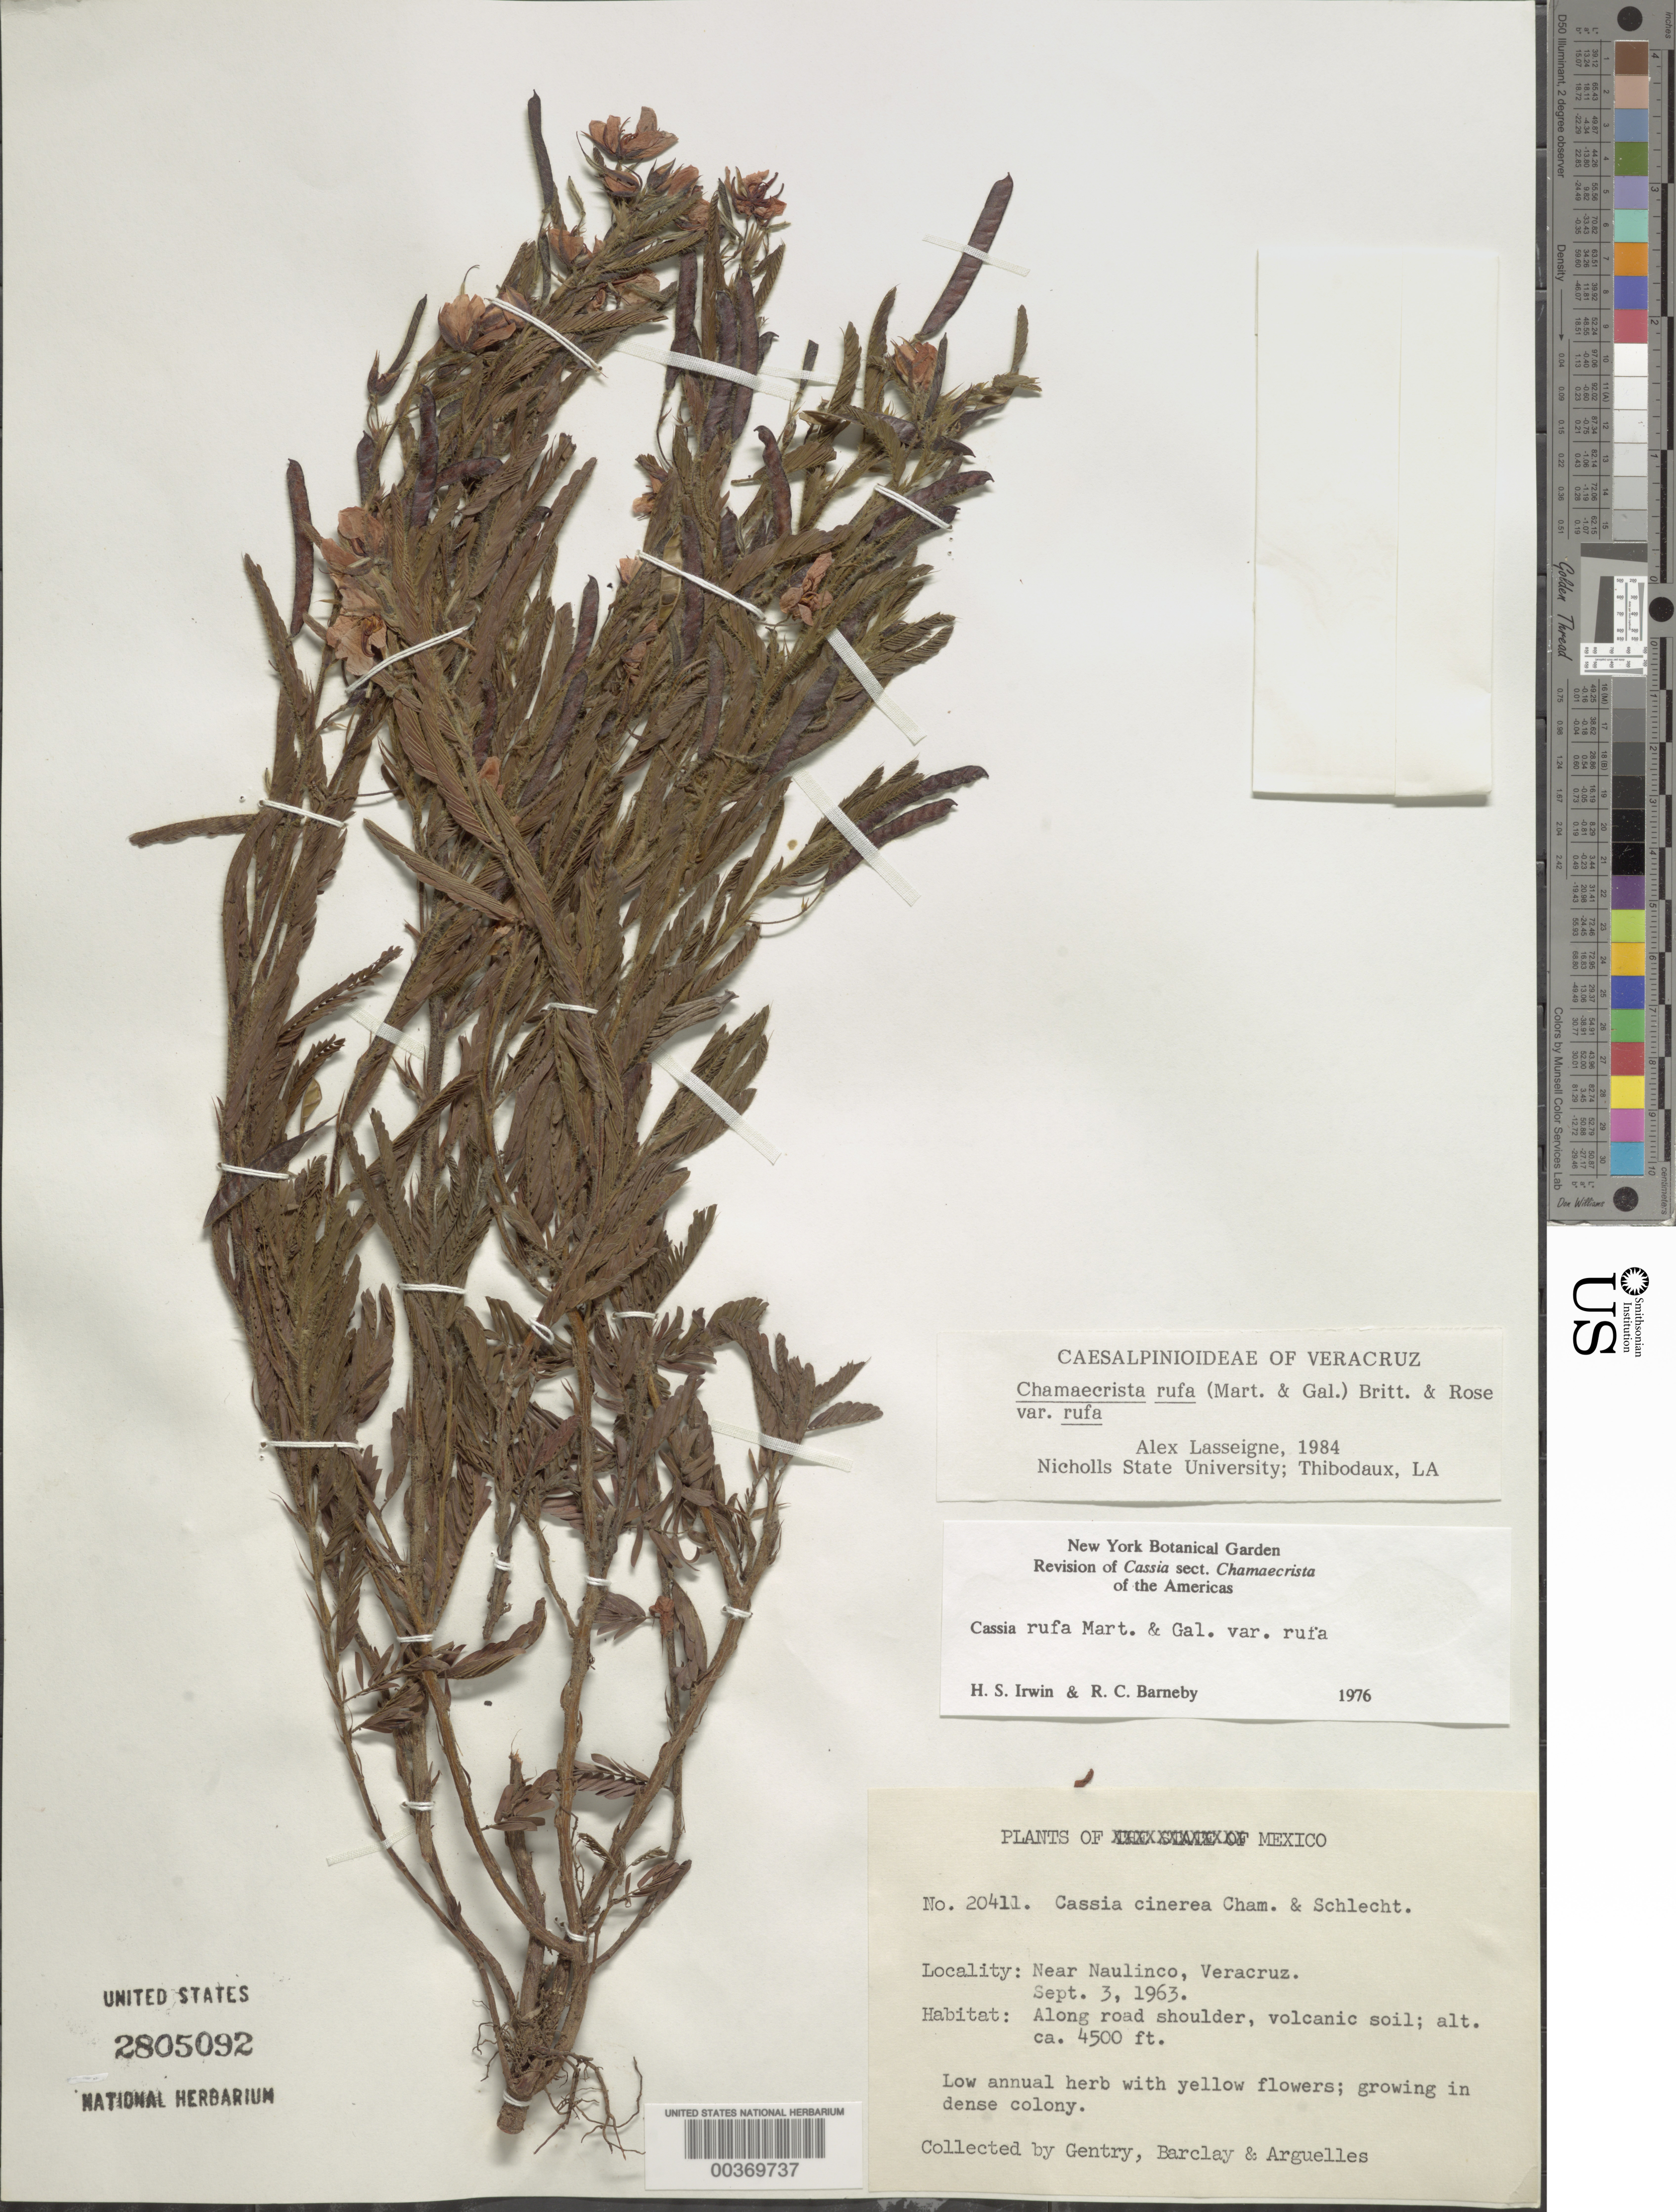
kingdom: Plantae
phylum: Tracheophyta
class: Magnoliopsida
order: Fabales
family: Fabaceae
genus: Chamaecrista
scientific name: Chamaecrista rufa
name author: Britton & Rose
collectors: H. S. Gentry, A. S. Barclay & J. Arguelles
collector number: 20411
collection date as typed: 03 Sep 1963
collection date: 1963-09-03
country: Mexico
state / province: Veracruz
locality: Near naulinco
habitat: Along road shoulder, volcanic soil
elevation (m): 1372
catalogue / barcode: US 2805092